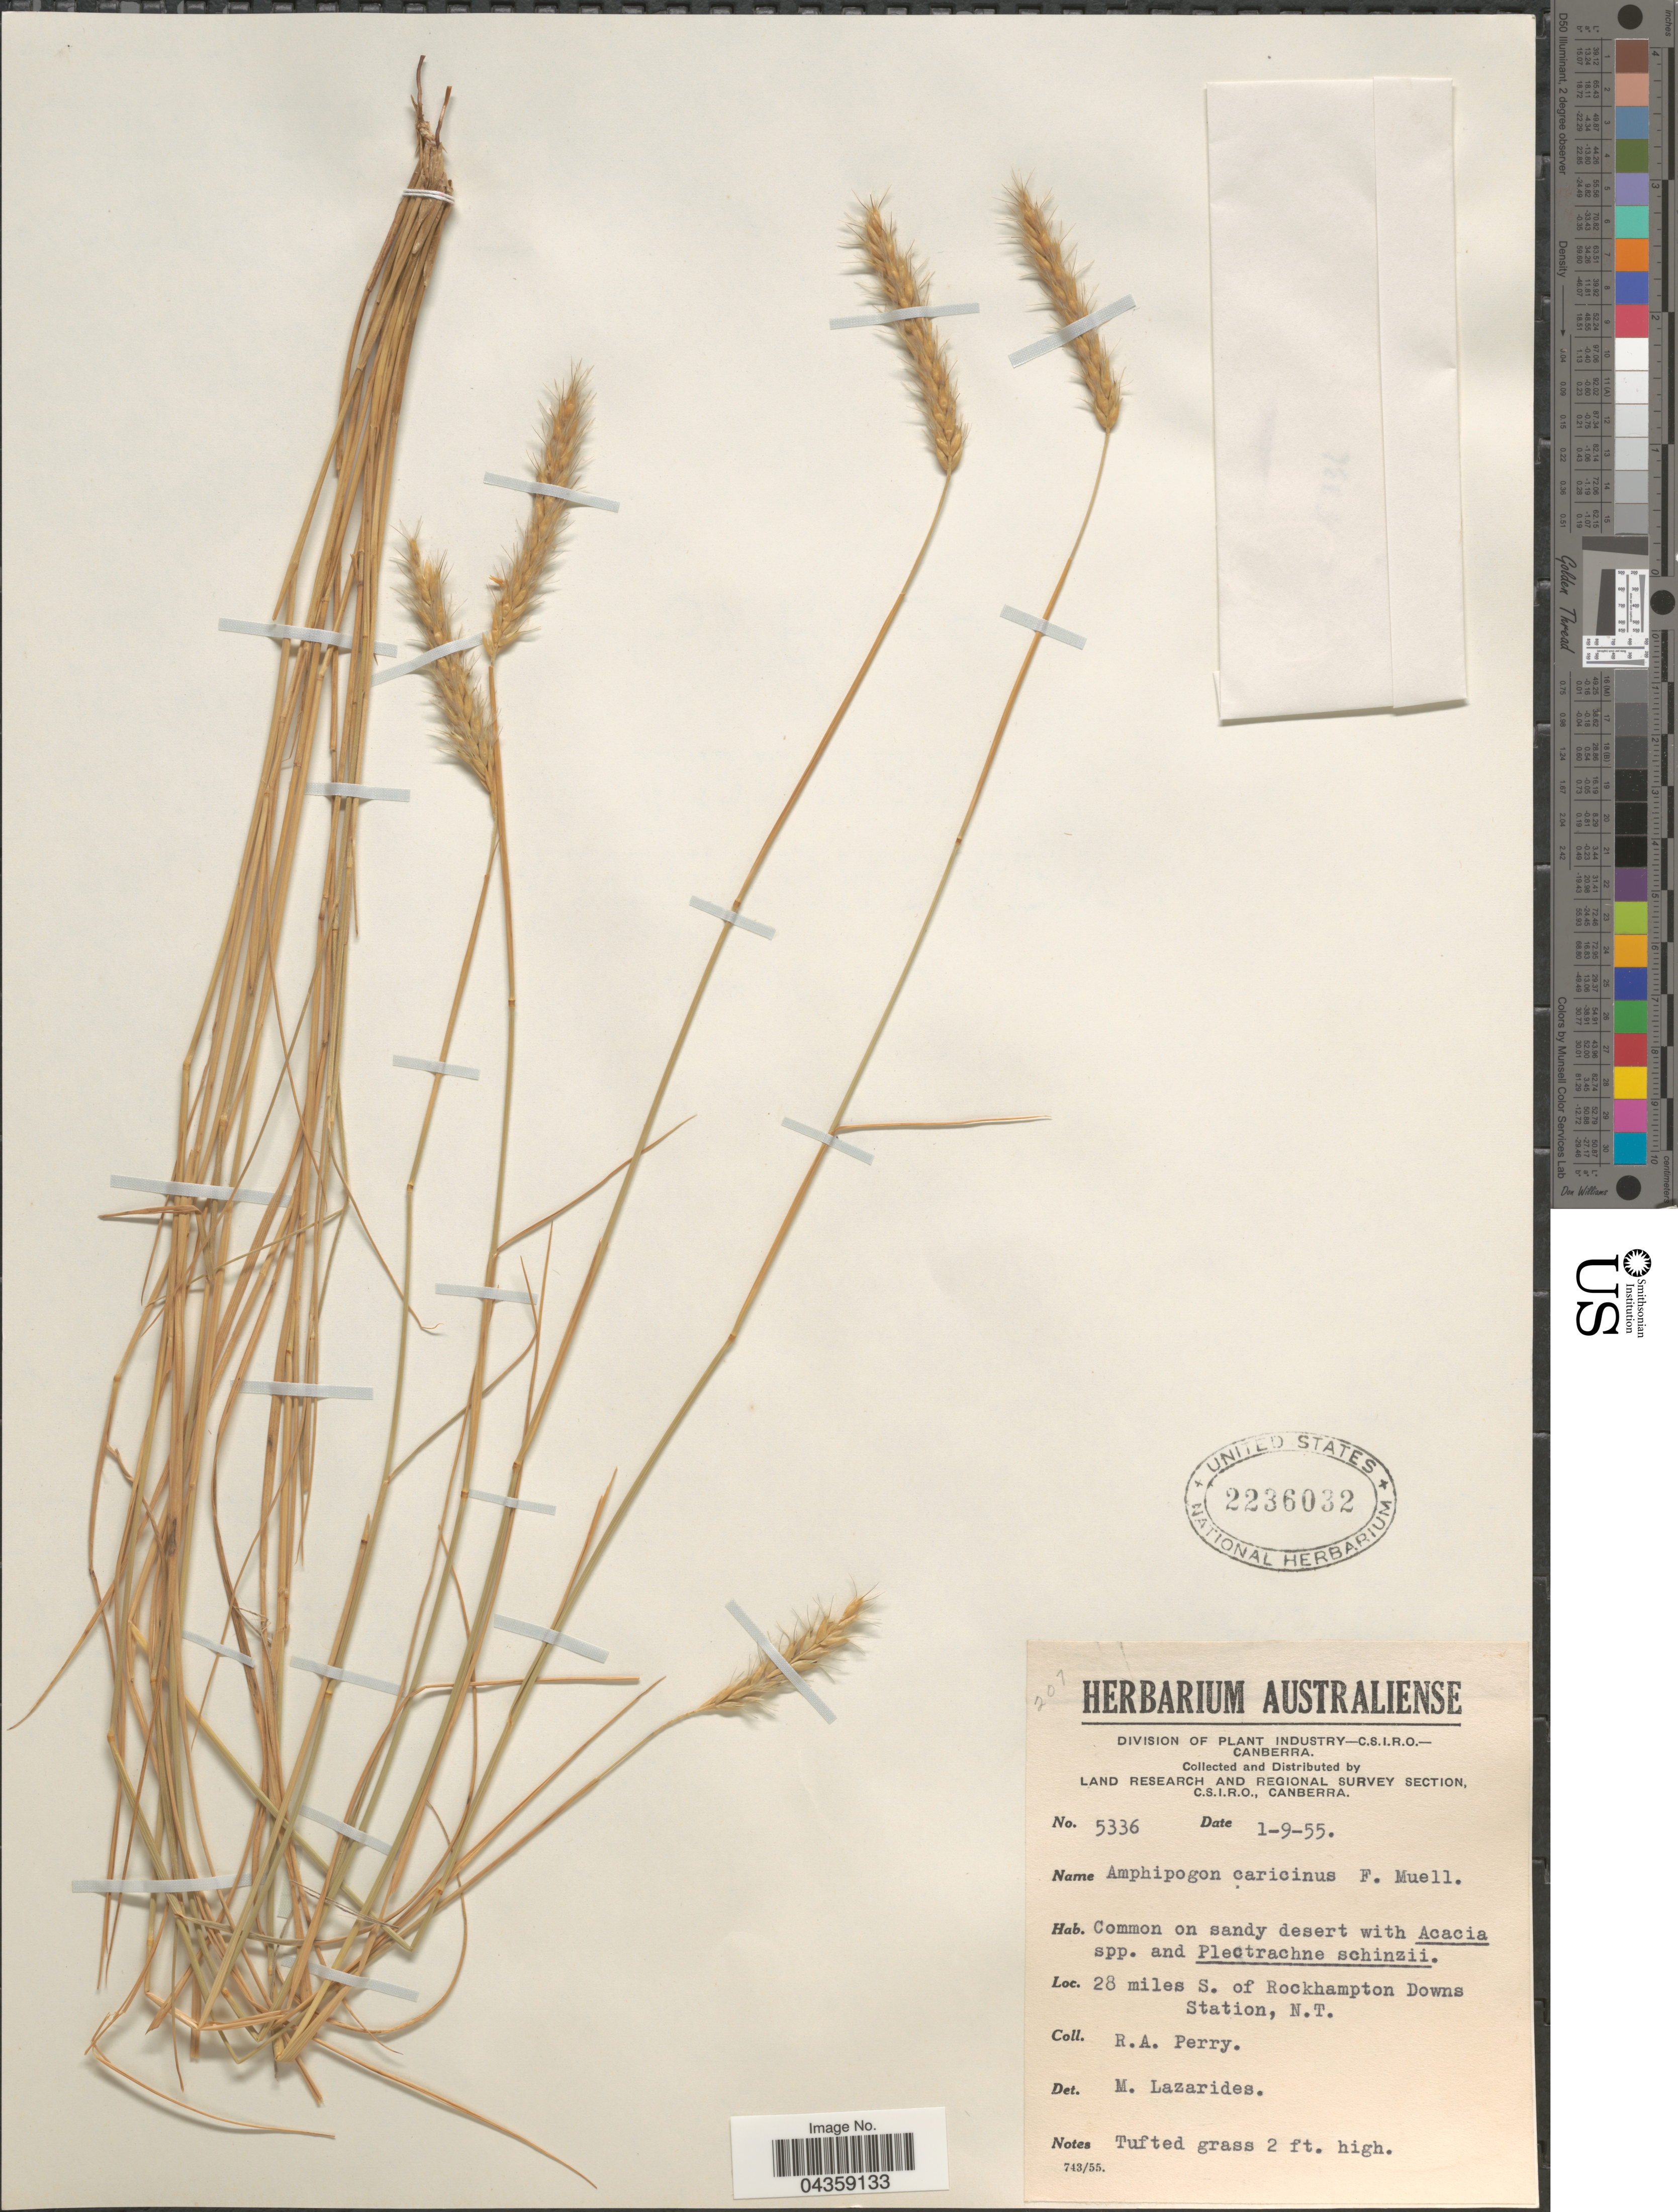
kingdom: Plantae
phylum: Tracheophyta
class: Liliopsida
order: Poales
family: Poaceae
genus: Amphipogon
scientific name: Amphipogon caricinus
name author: F. Muell.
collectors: Perry, R. A.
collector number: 5336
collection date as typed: Transcribed d/m/y: 1/9/55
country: Australia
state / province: Northern Territory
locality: Land Research and Regional Survey Section. 28 miles S. of Rockhampton Downs Station, N.T.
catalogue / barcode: US 2236032